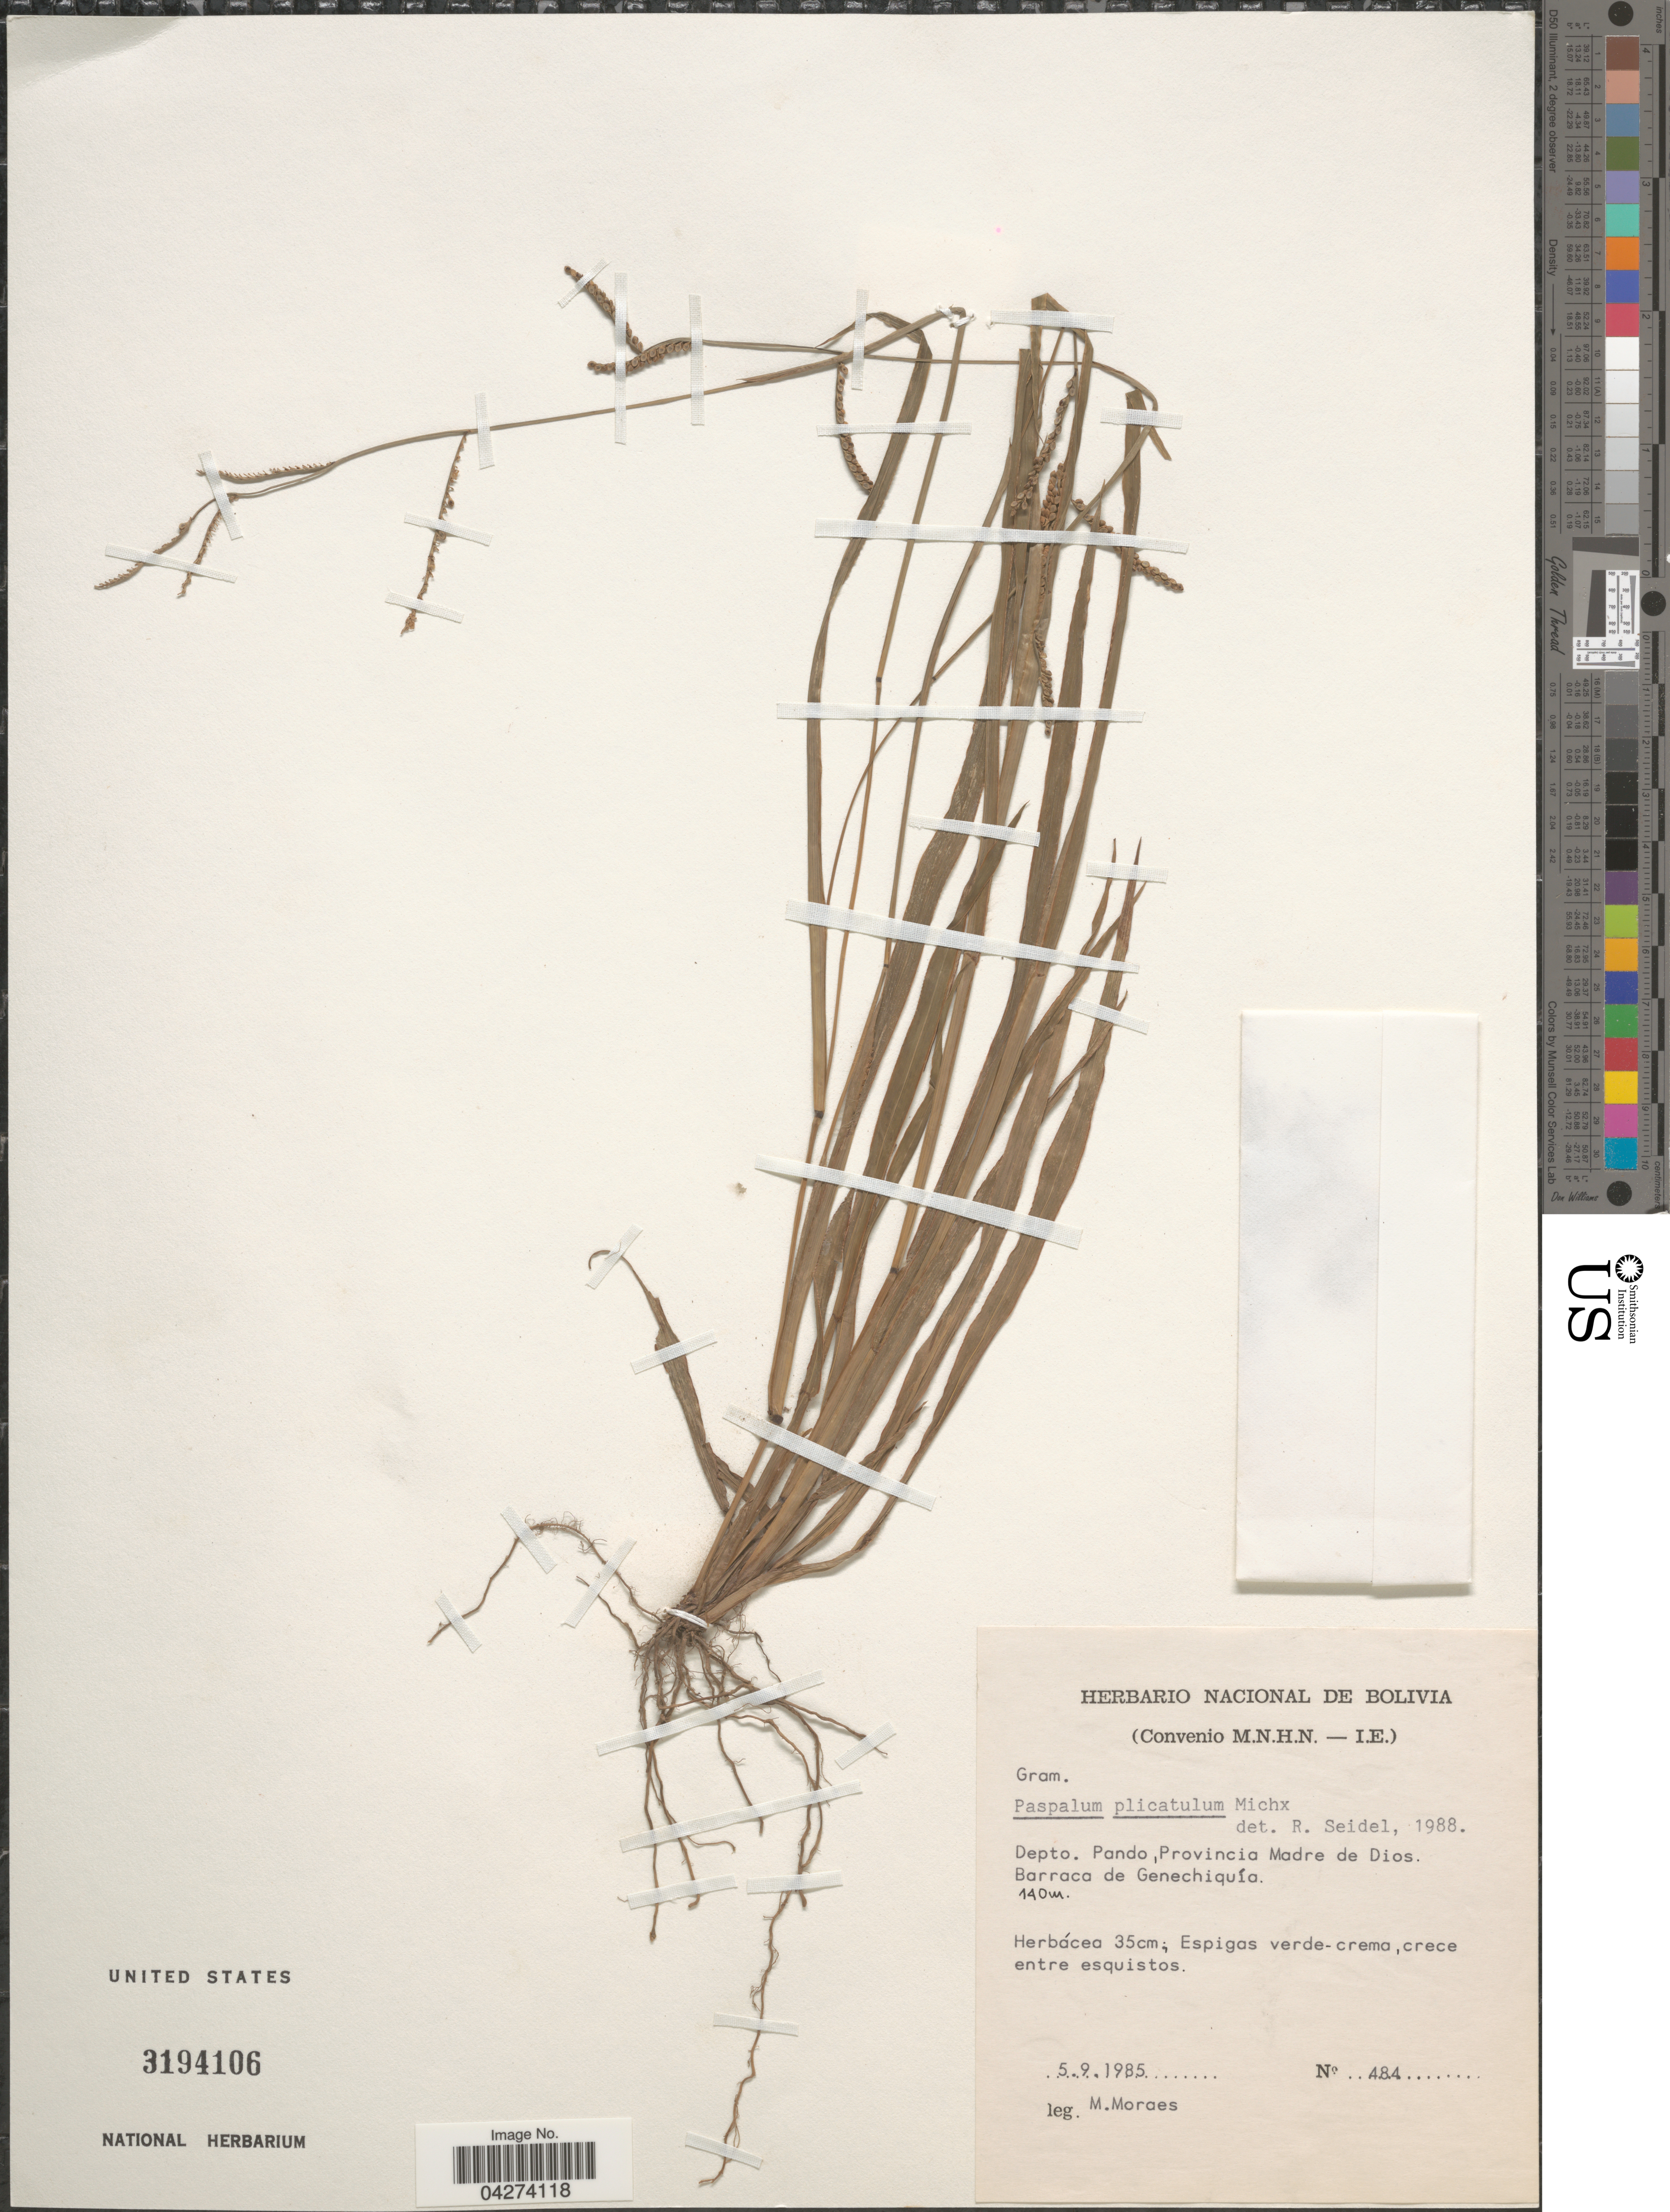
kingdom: Plantae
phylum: Tracheophyta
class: Liliopsida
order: Poales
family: Poaceae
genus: Paspalum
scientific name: Paspalum plicatulum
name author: Michx.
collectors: M. Moraes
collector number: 484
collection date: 1985-09-05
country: Bolivia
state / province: Pando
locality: Depto. Pando, Provincia Madre de Dios. Barraca de Genechiquía.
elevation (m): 140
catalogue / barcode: US 3194106